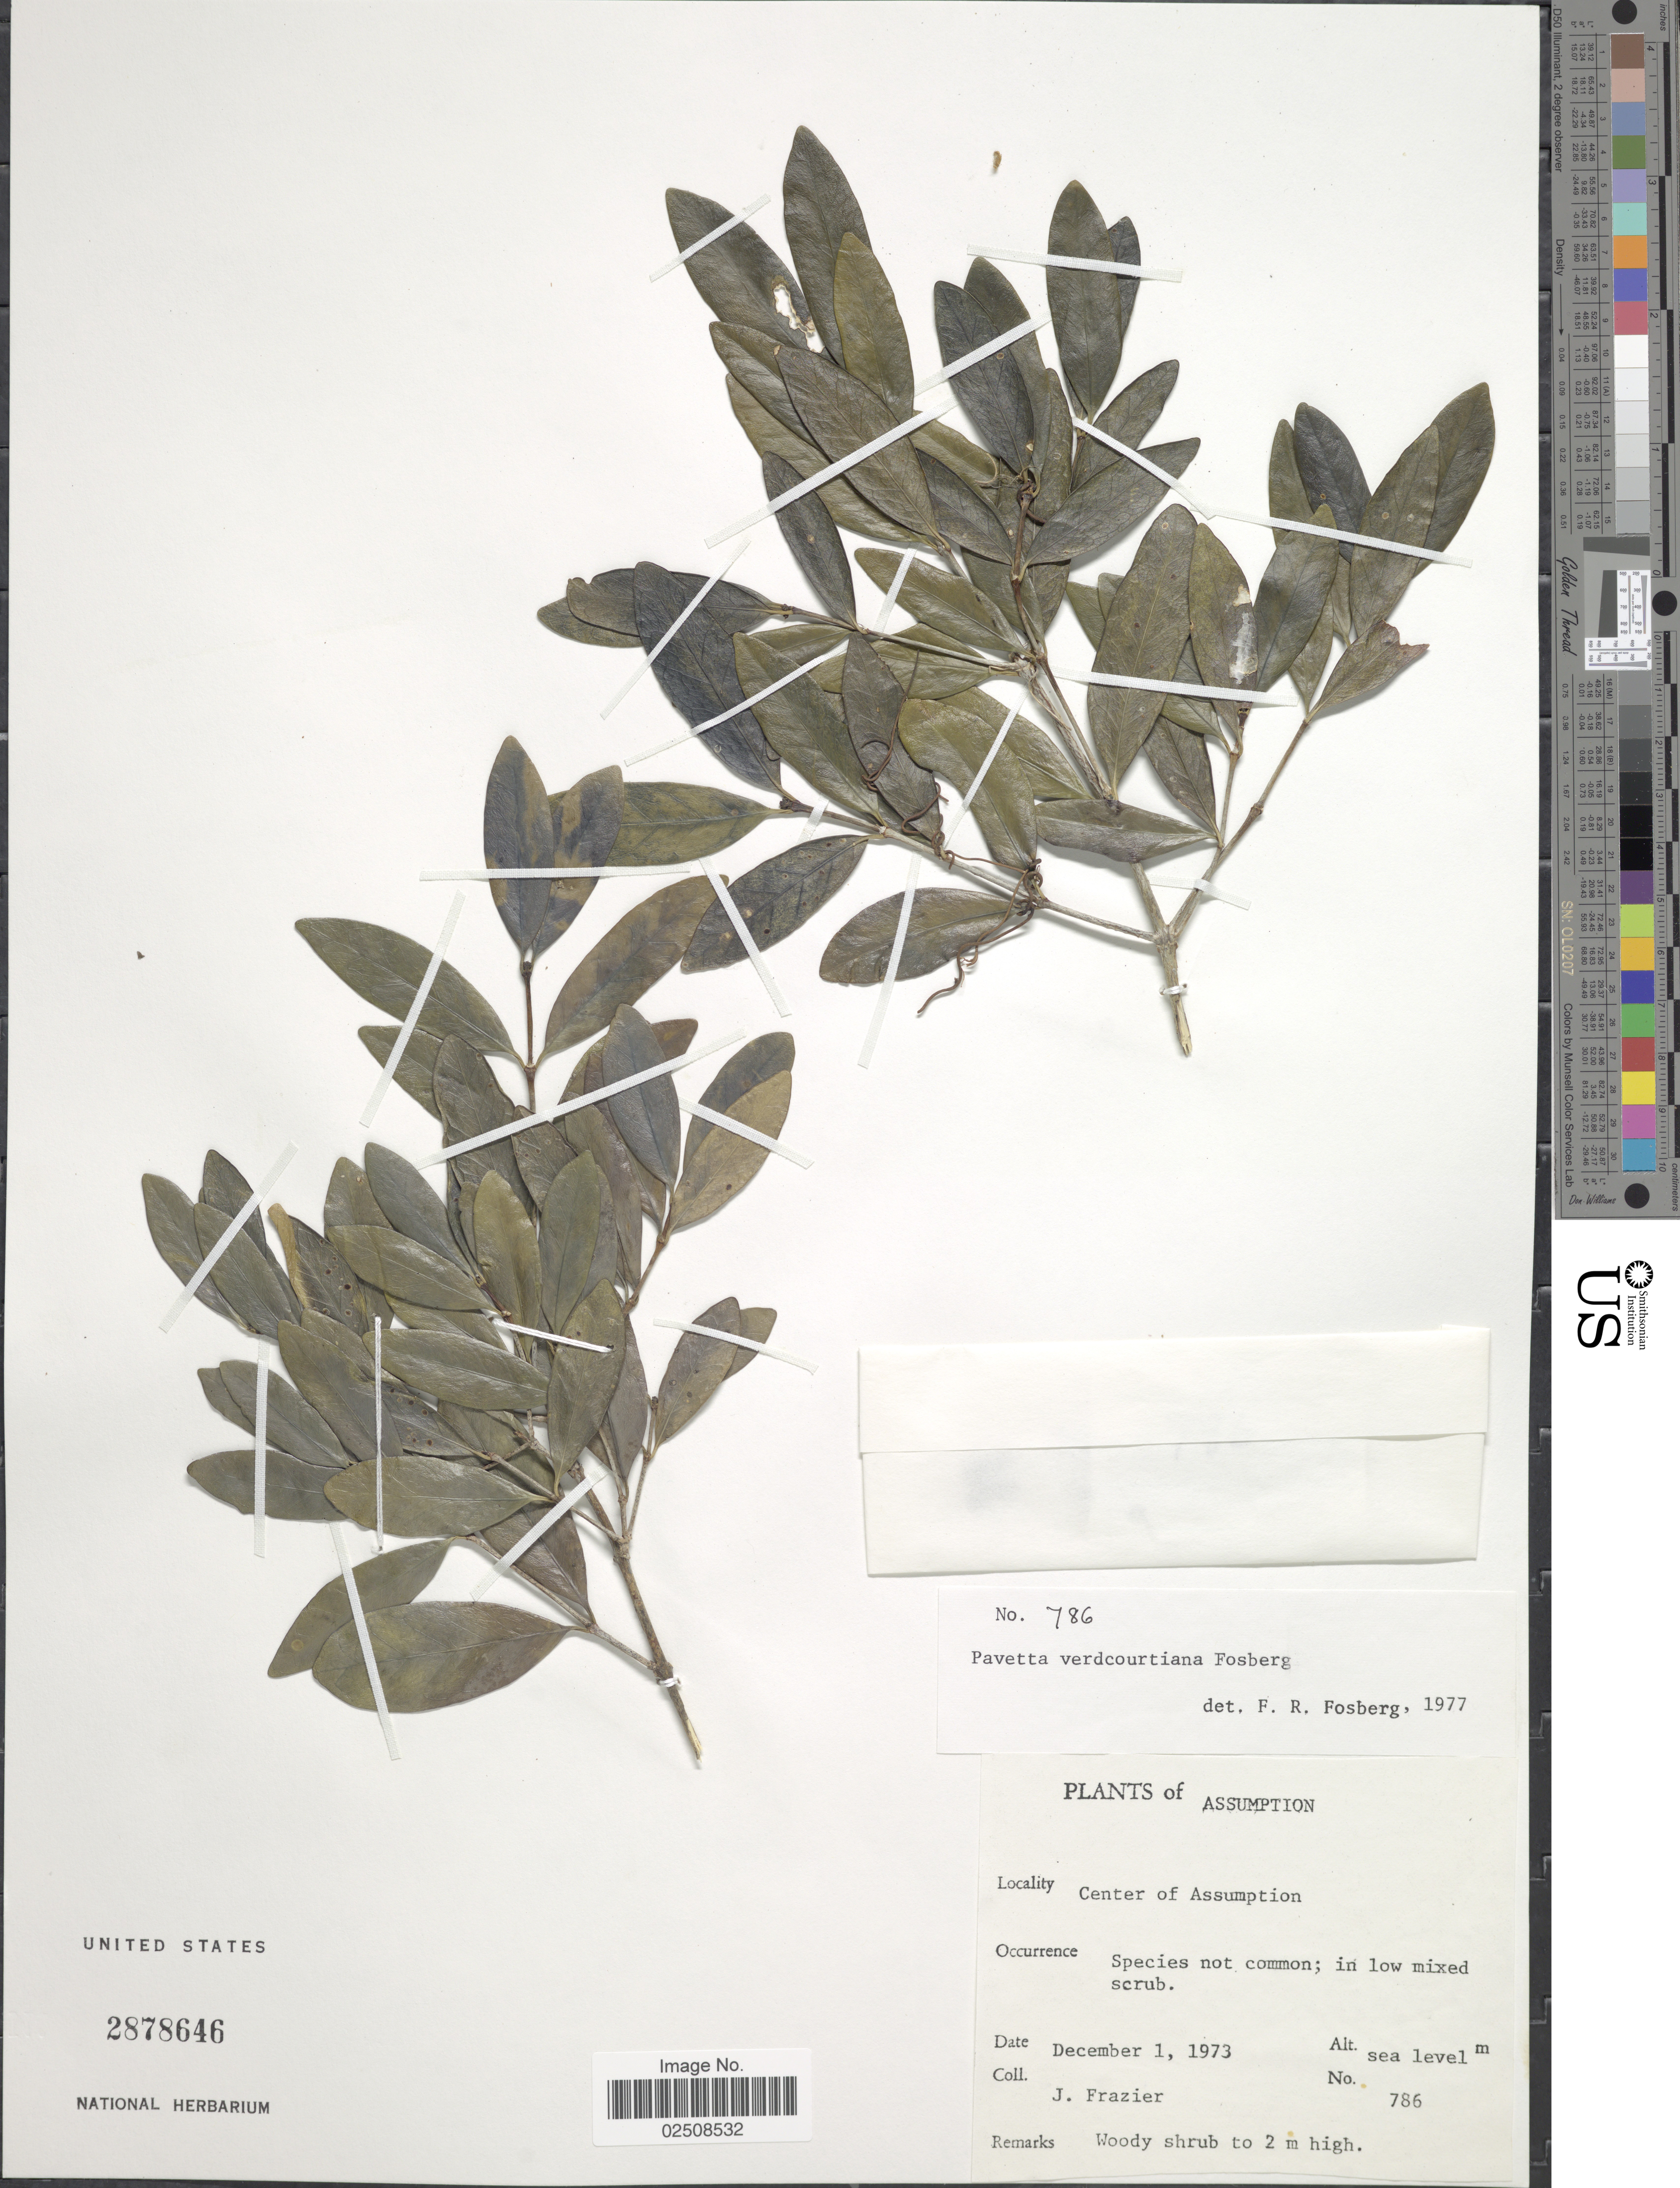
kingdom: Plantae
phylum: Tracheophyta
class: Magnoliopsida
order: Gentianales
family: Rubiaceae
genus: Tarenna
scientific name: Tarenna madagascariensis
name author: (Ten.) I.M. Turner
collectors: J. Frazier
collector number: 786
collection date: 1973-12-01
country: Seychelles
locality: Assumption. Center of Assumption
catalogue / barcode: US 2878646